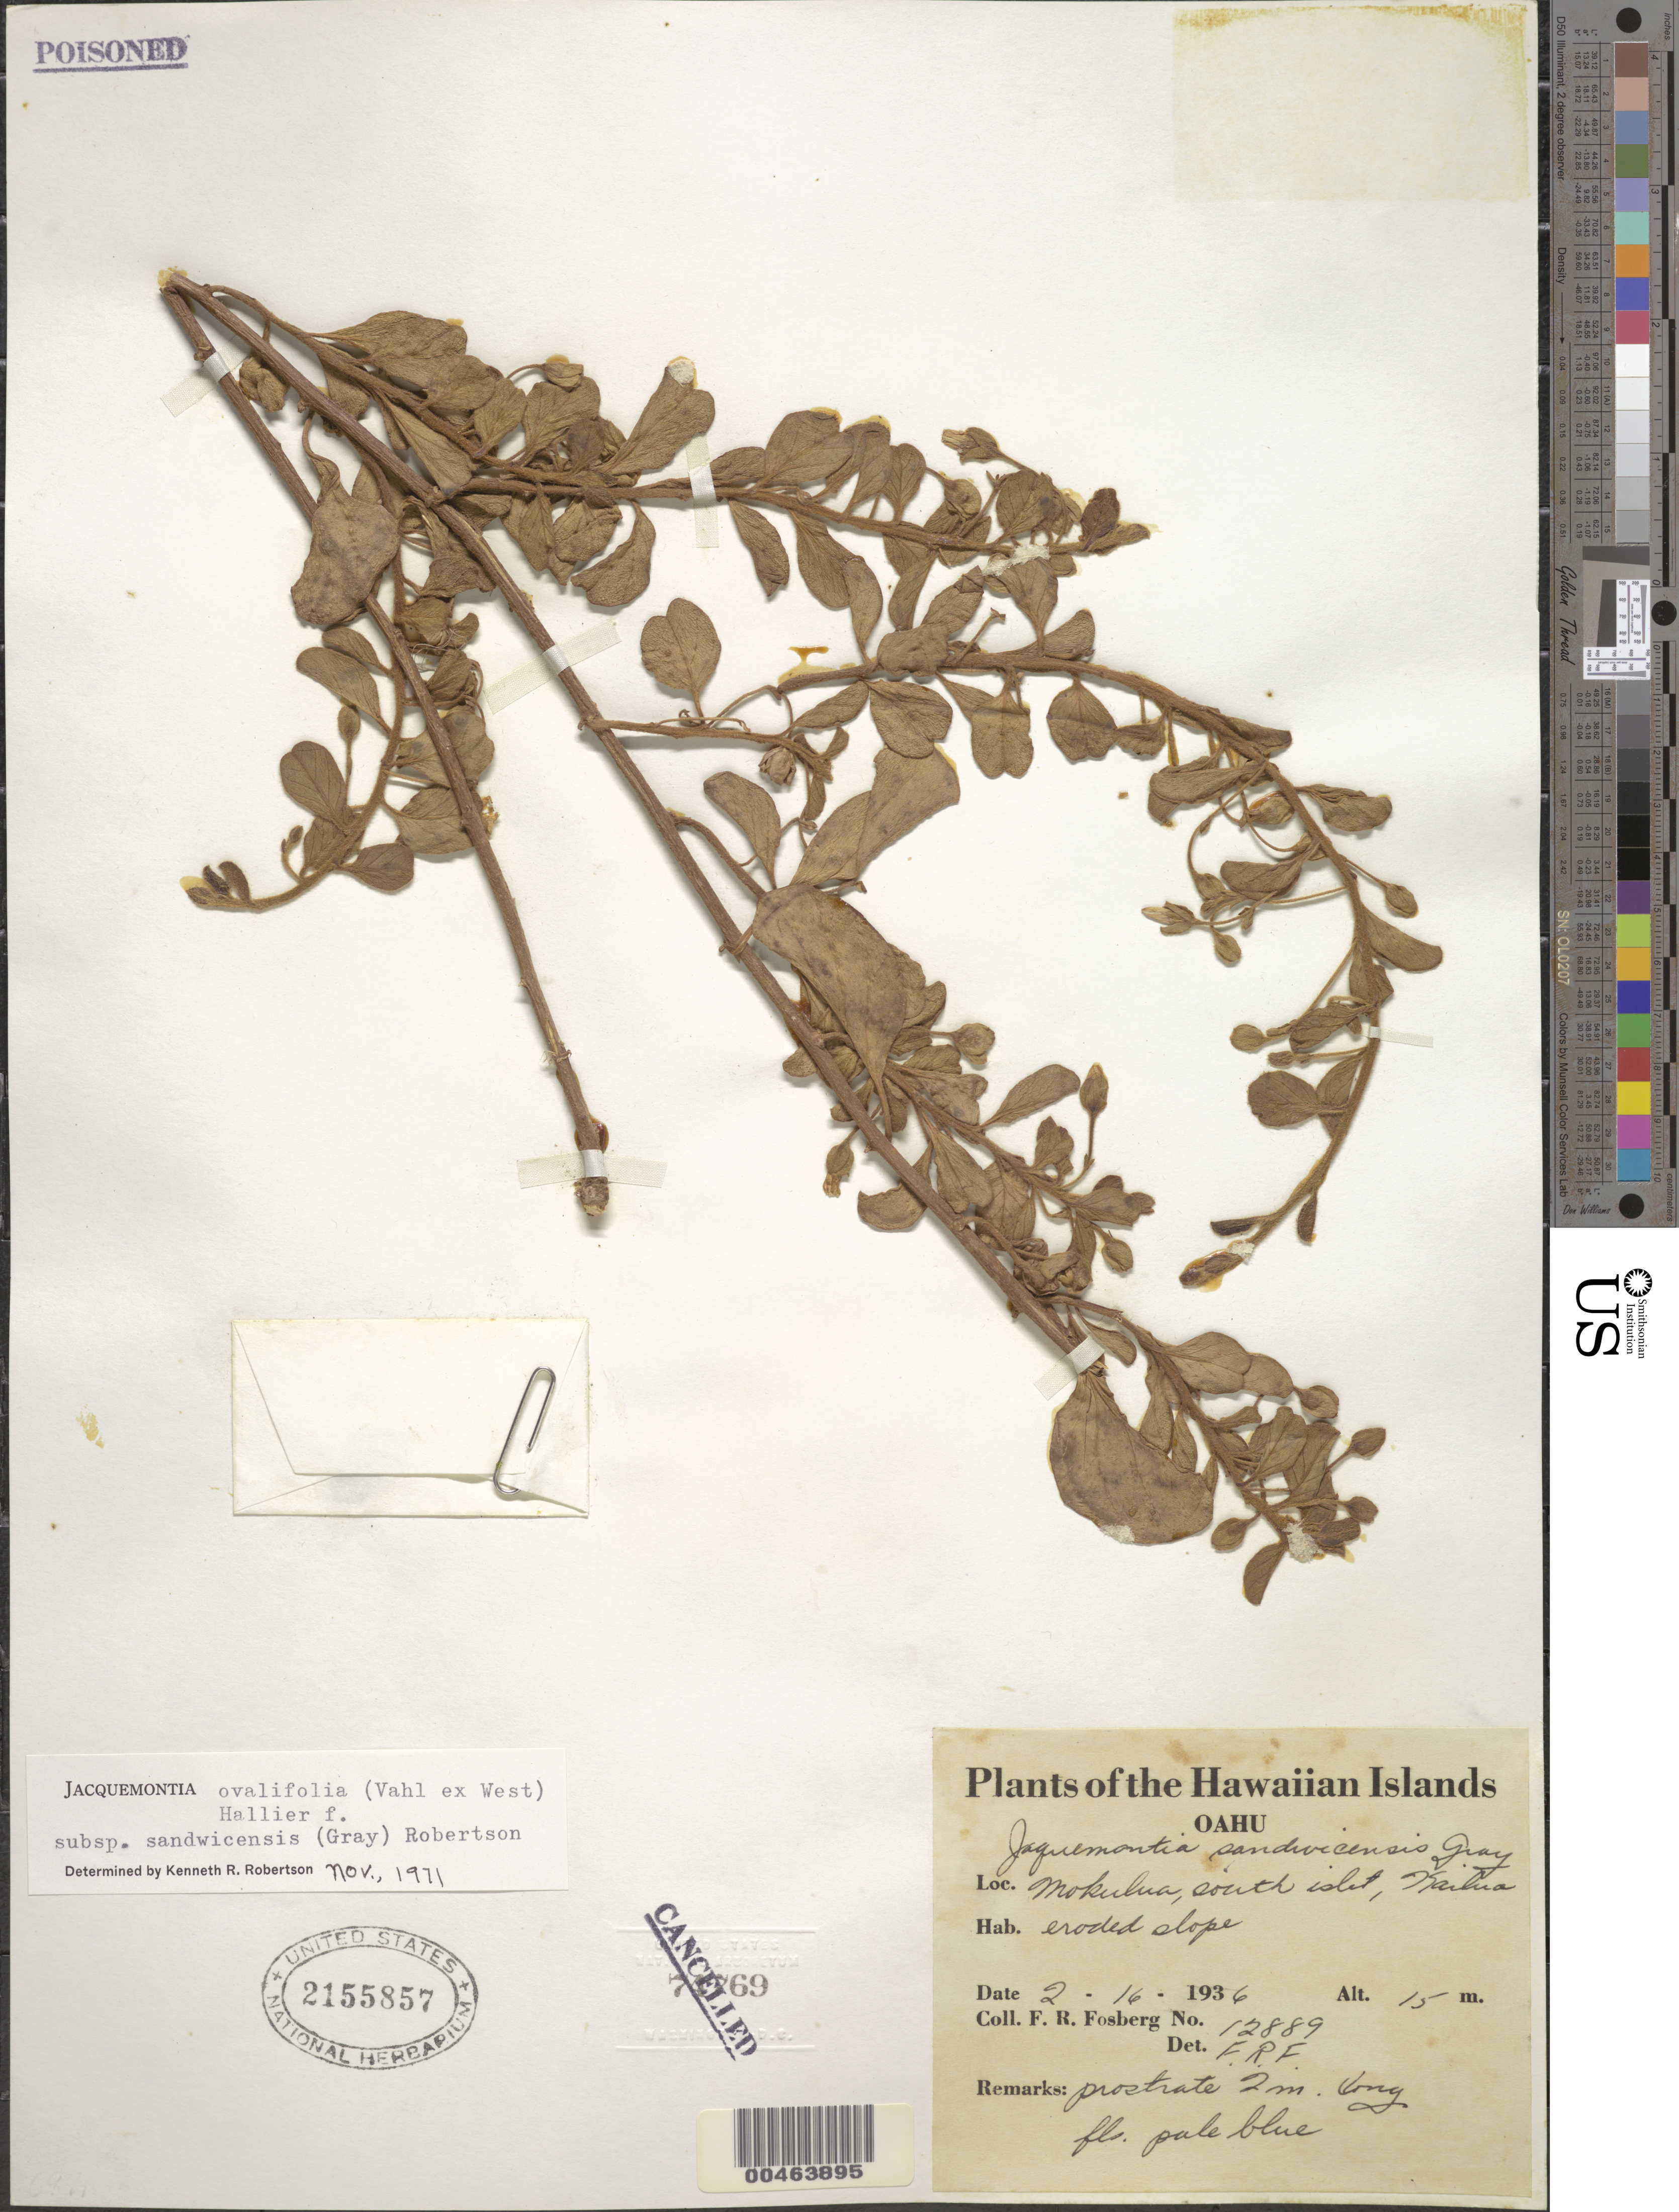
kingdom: Plantae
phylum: Tracheophyta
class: Magnoliopsida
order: Solanales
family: Convolvulaceae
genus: Jacquemontia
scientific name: Jacquemontia sandwicensis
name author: A. Gray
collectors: F. R. Fosberg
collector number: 12889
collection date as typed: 16 Feb 1936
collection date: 1936-02-16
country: United States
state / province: Hawaii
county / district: Honolulu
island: Mokulua Islets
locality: Oahu, Mokulua, south islet, Kailua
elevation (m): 15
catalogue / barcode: US 2155857